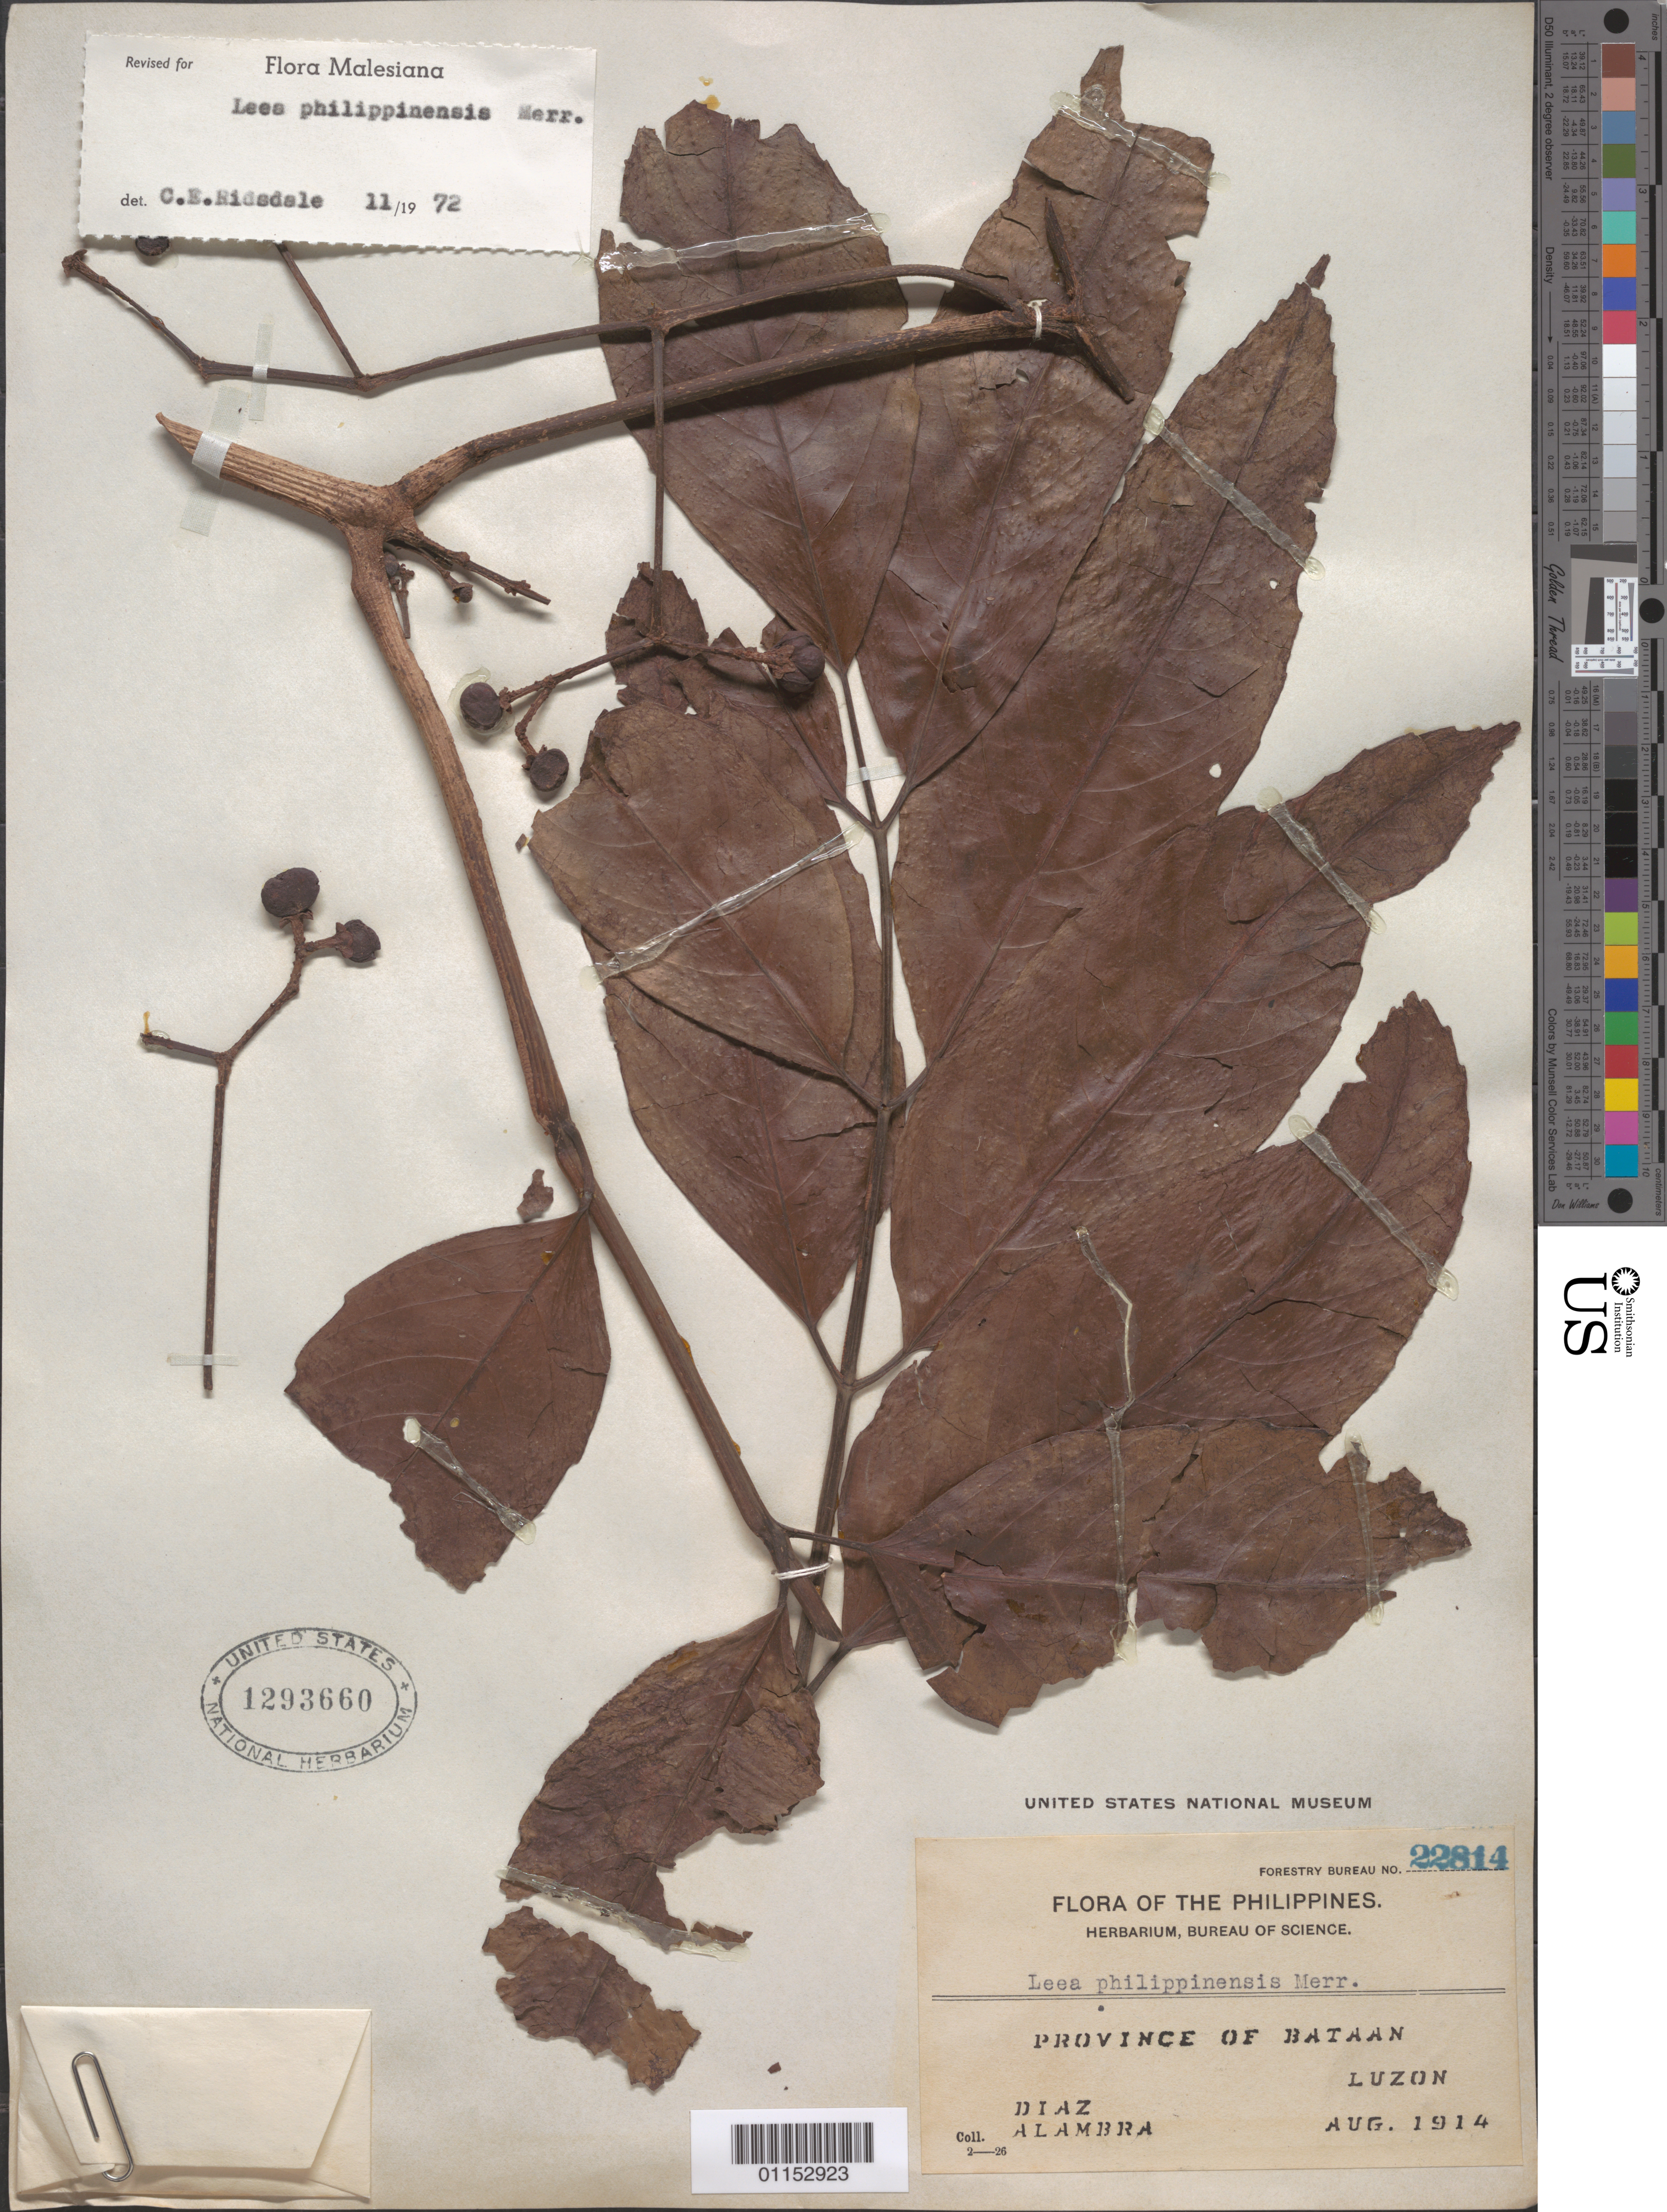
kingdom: Plantae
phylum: Tracheophyta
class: Magnoliopsida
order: Vitales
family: Vitaceae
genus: Leea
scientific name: Leea philippinensis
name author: Merr.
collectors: D. Alambra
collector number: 22814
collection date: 1914-08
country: Philippines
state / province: Central Luzon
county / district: Bataan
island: Luzon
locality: Luzon.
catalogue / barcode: US 1293660